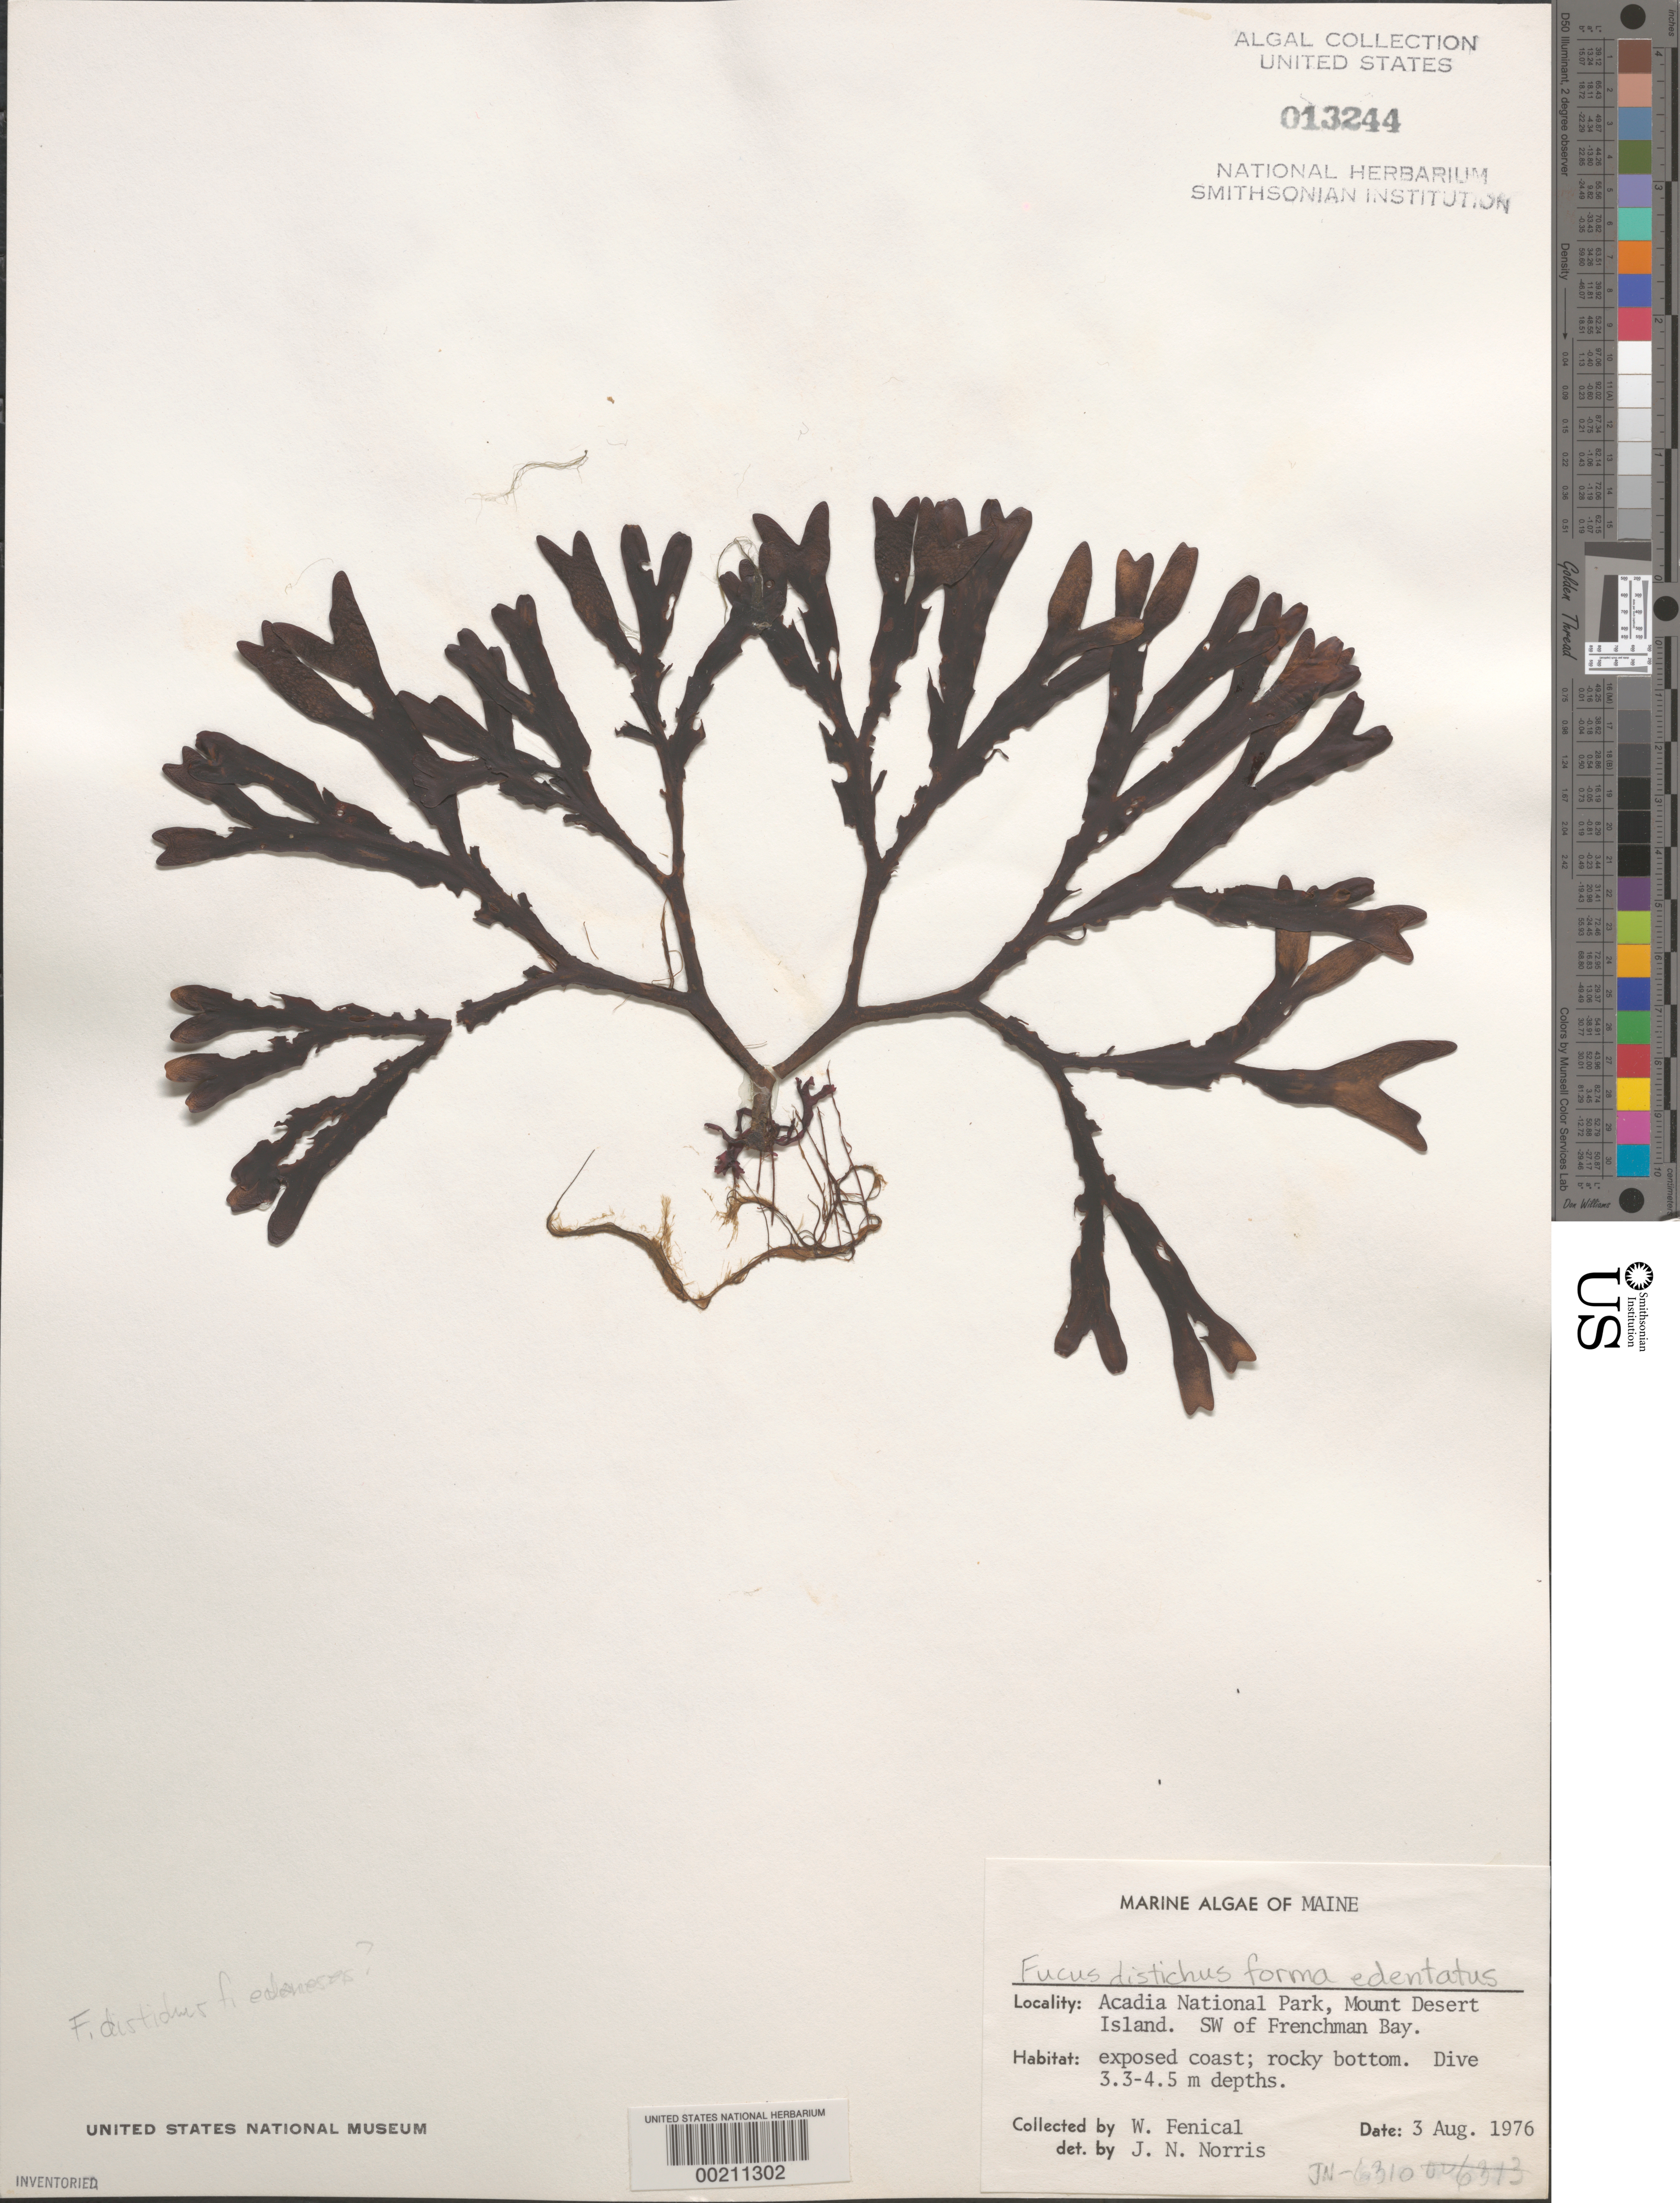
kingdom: Chromista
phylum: Ochrophyta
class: Phaeophyceae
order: Fucales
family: Fucaceae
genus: Fucus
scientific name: Fucus distichus f. edentatus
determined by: Norris, James N.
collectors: W. Fenical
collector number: Jn-6310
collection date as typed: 03 Aug 1976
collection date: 1976-08-03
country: United States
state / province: Maine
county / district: Hancock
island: Mount Desert Island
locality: Acadia National Park, southwest of Frenchman Bay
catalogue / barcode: US 13244